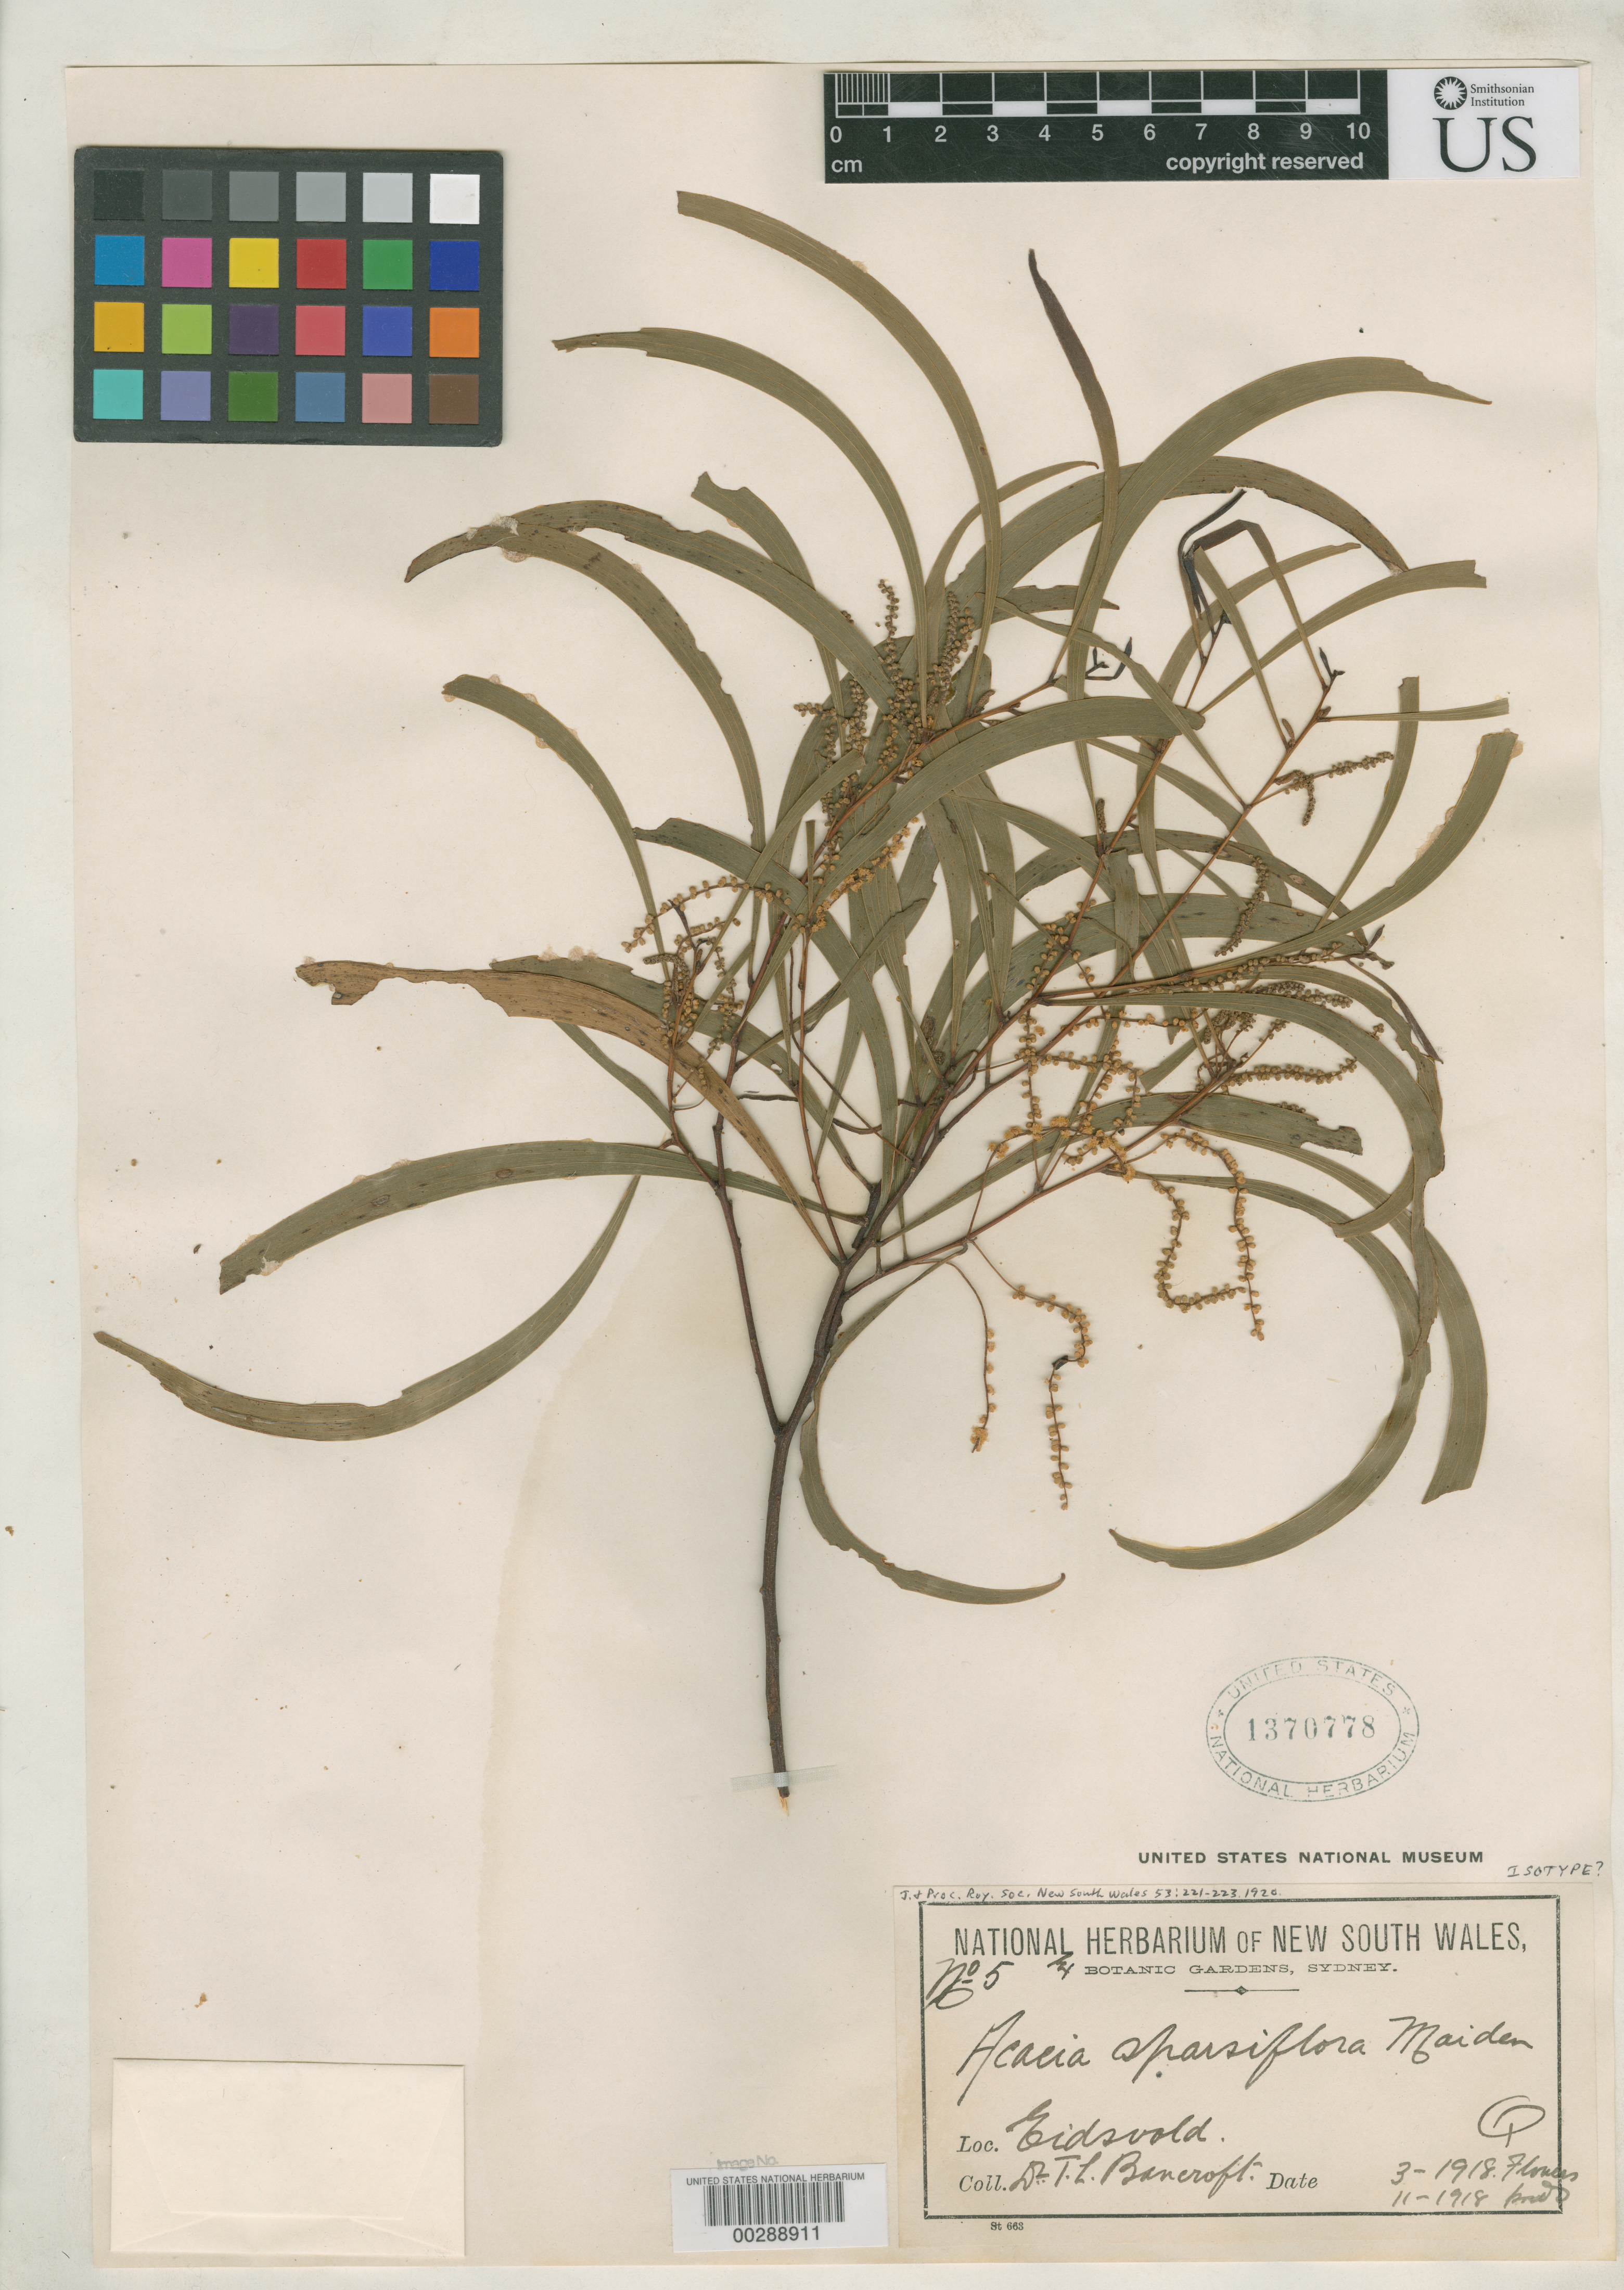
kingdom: Plantae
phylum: Tracheophyta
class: Magnoliopsida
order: Fabales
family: Fabaceae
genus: Acacia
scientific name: Acacia sparsiflora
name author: Maiden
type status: Isotype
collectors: T. Bancroft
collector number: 5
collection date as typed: Mar 1918 or -- Nov 1918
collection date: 1918-03 or 1918-11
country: Australia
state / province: New South Wales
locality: Gidsvald.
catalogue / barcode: US 1370778